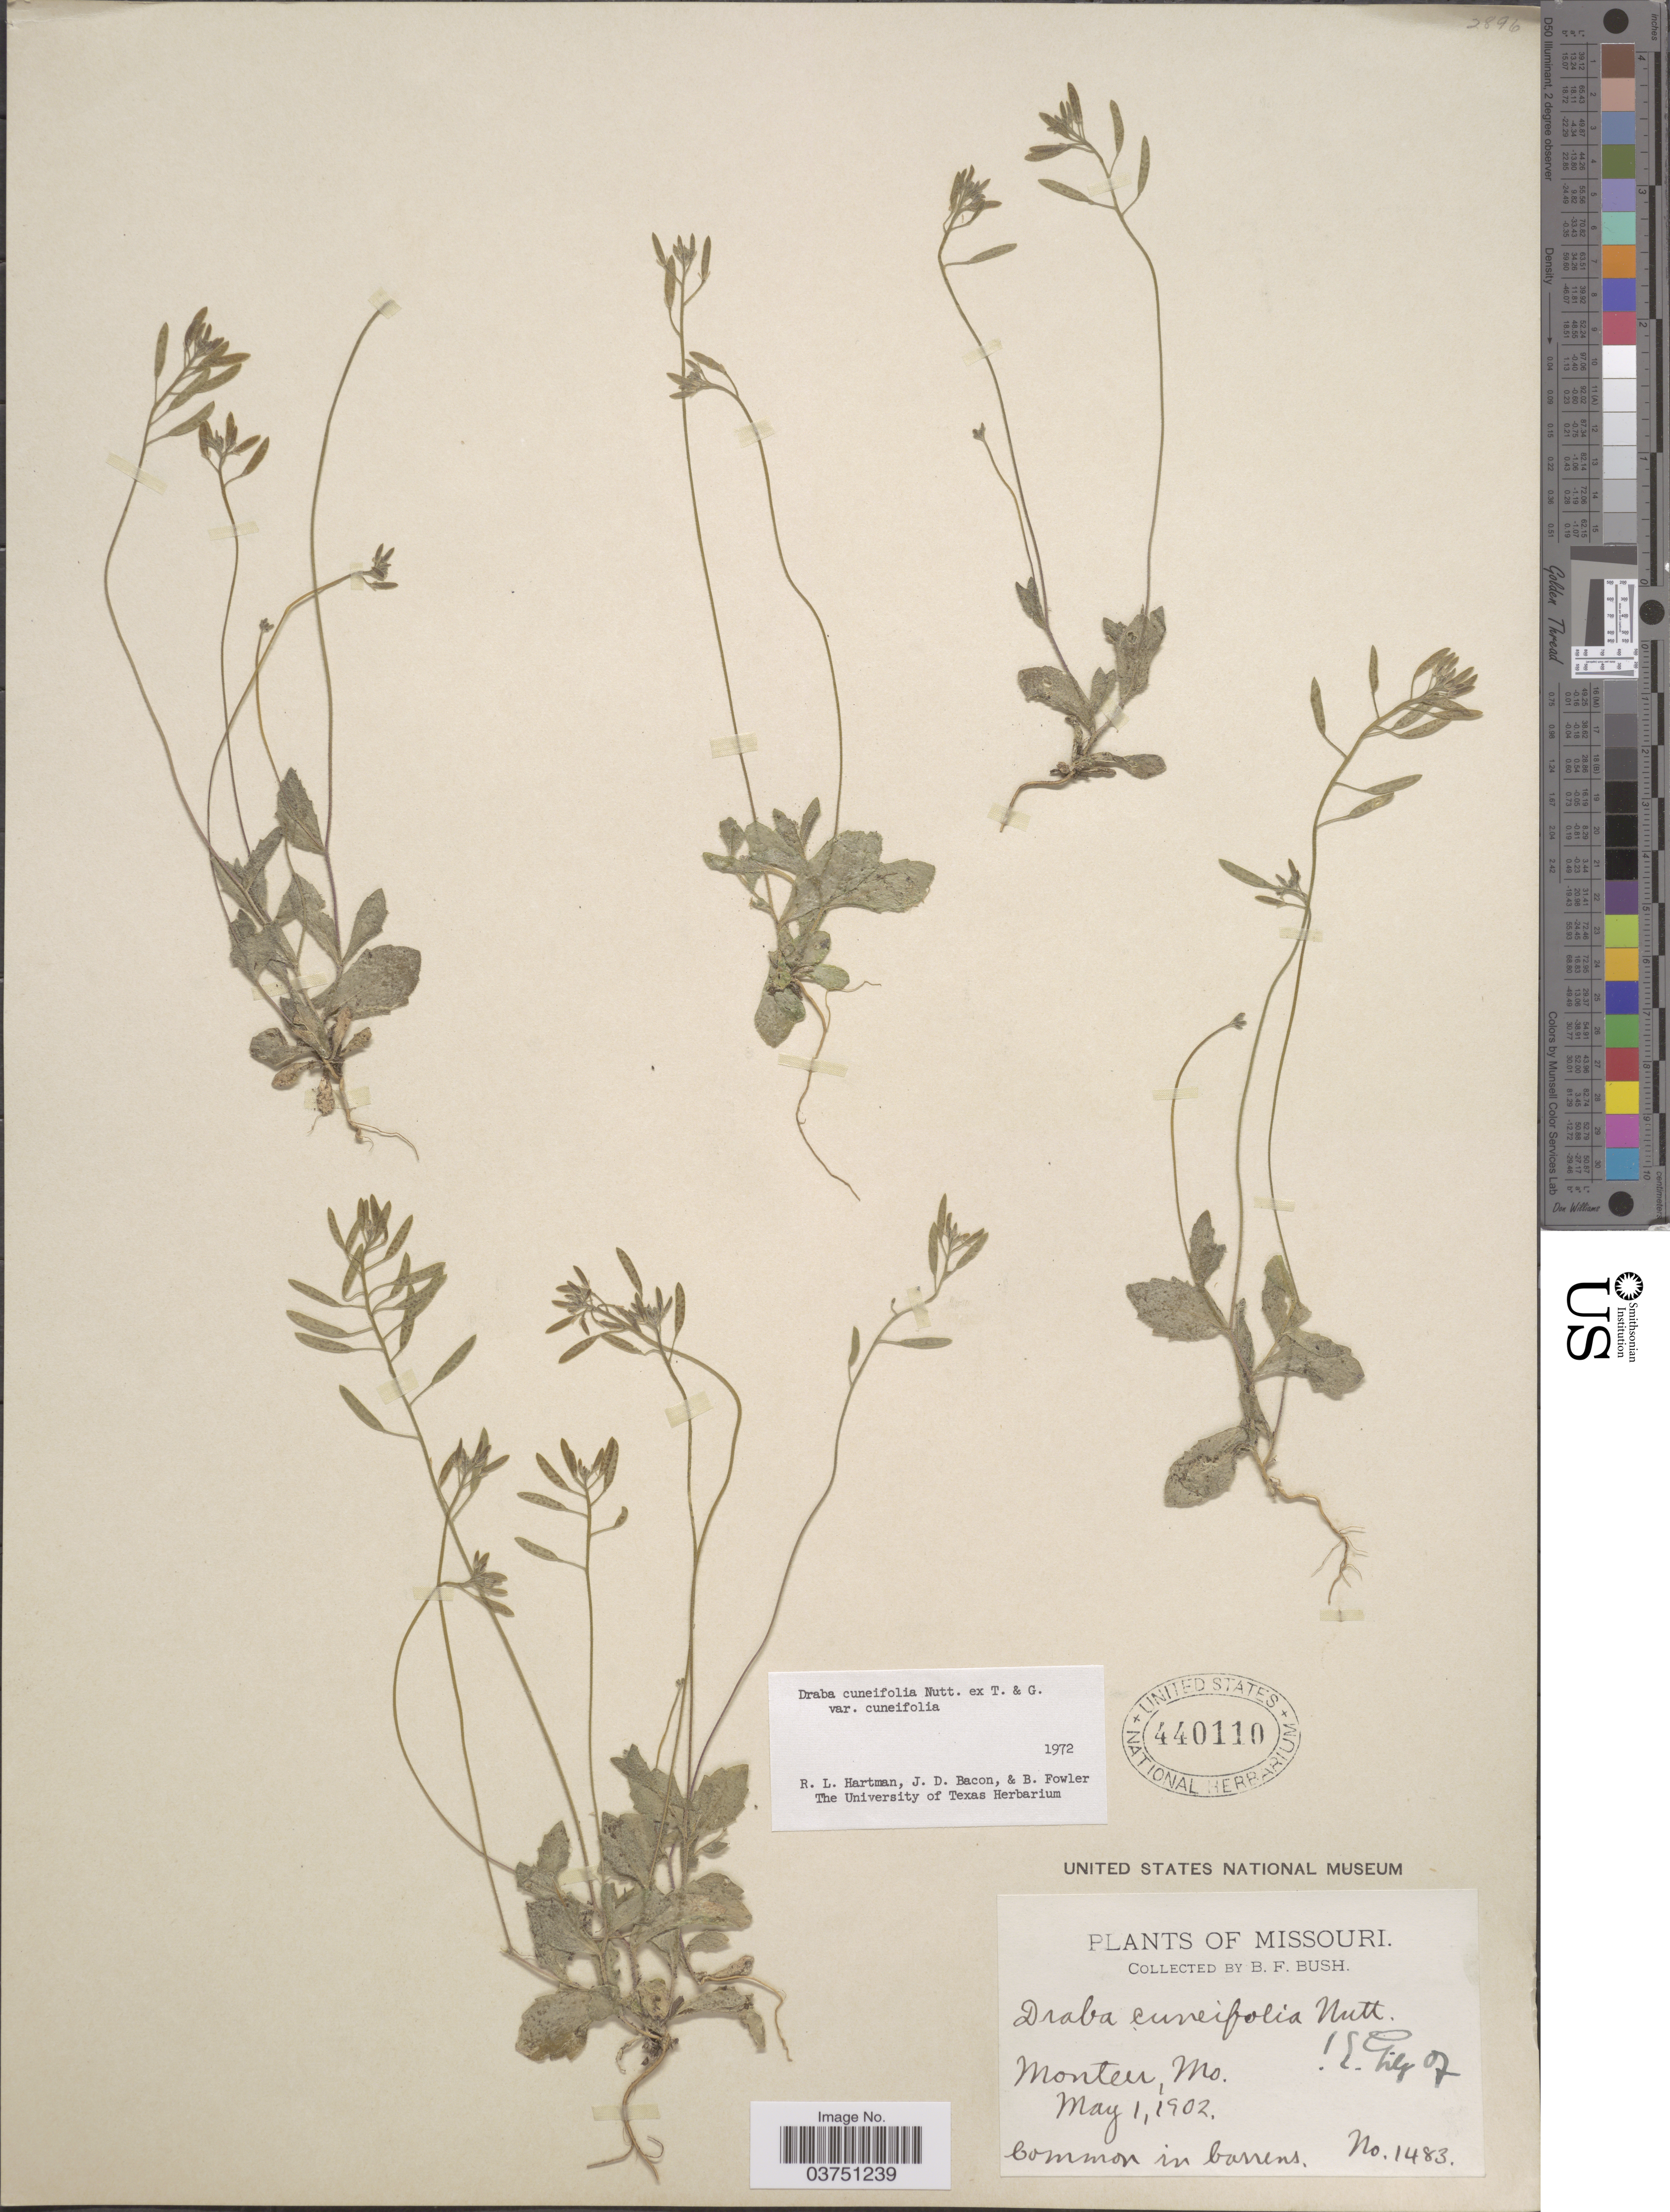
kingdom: Plantae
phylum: Tracheophyta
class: Magnoliopsida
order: Brassicales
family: Brassicaceae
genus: Draba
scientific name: Draba cuneifolia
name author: Nutt.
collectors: B. F. Bush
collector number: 1483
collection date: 1902-05-01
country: United States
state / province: Missouri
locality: Monteer.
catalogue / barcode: US 440110